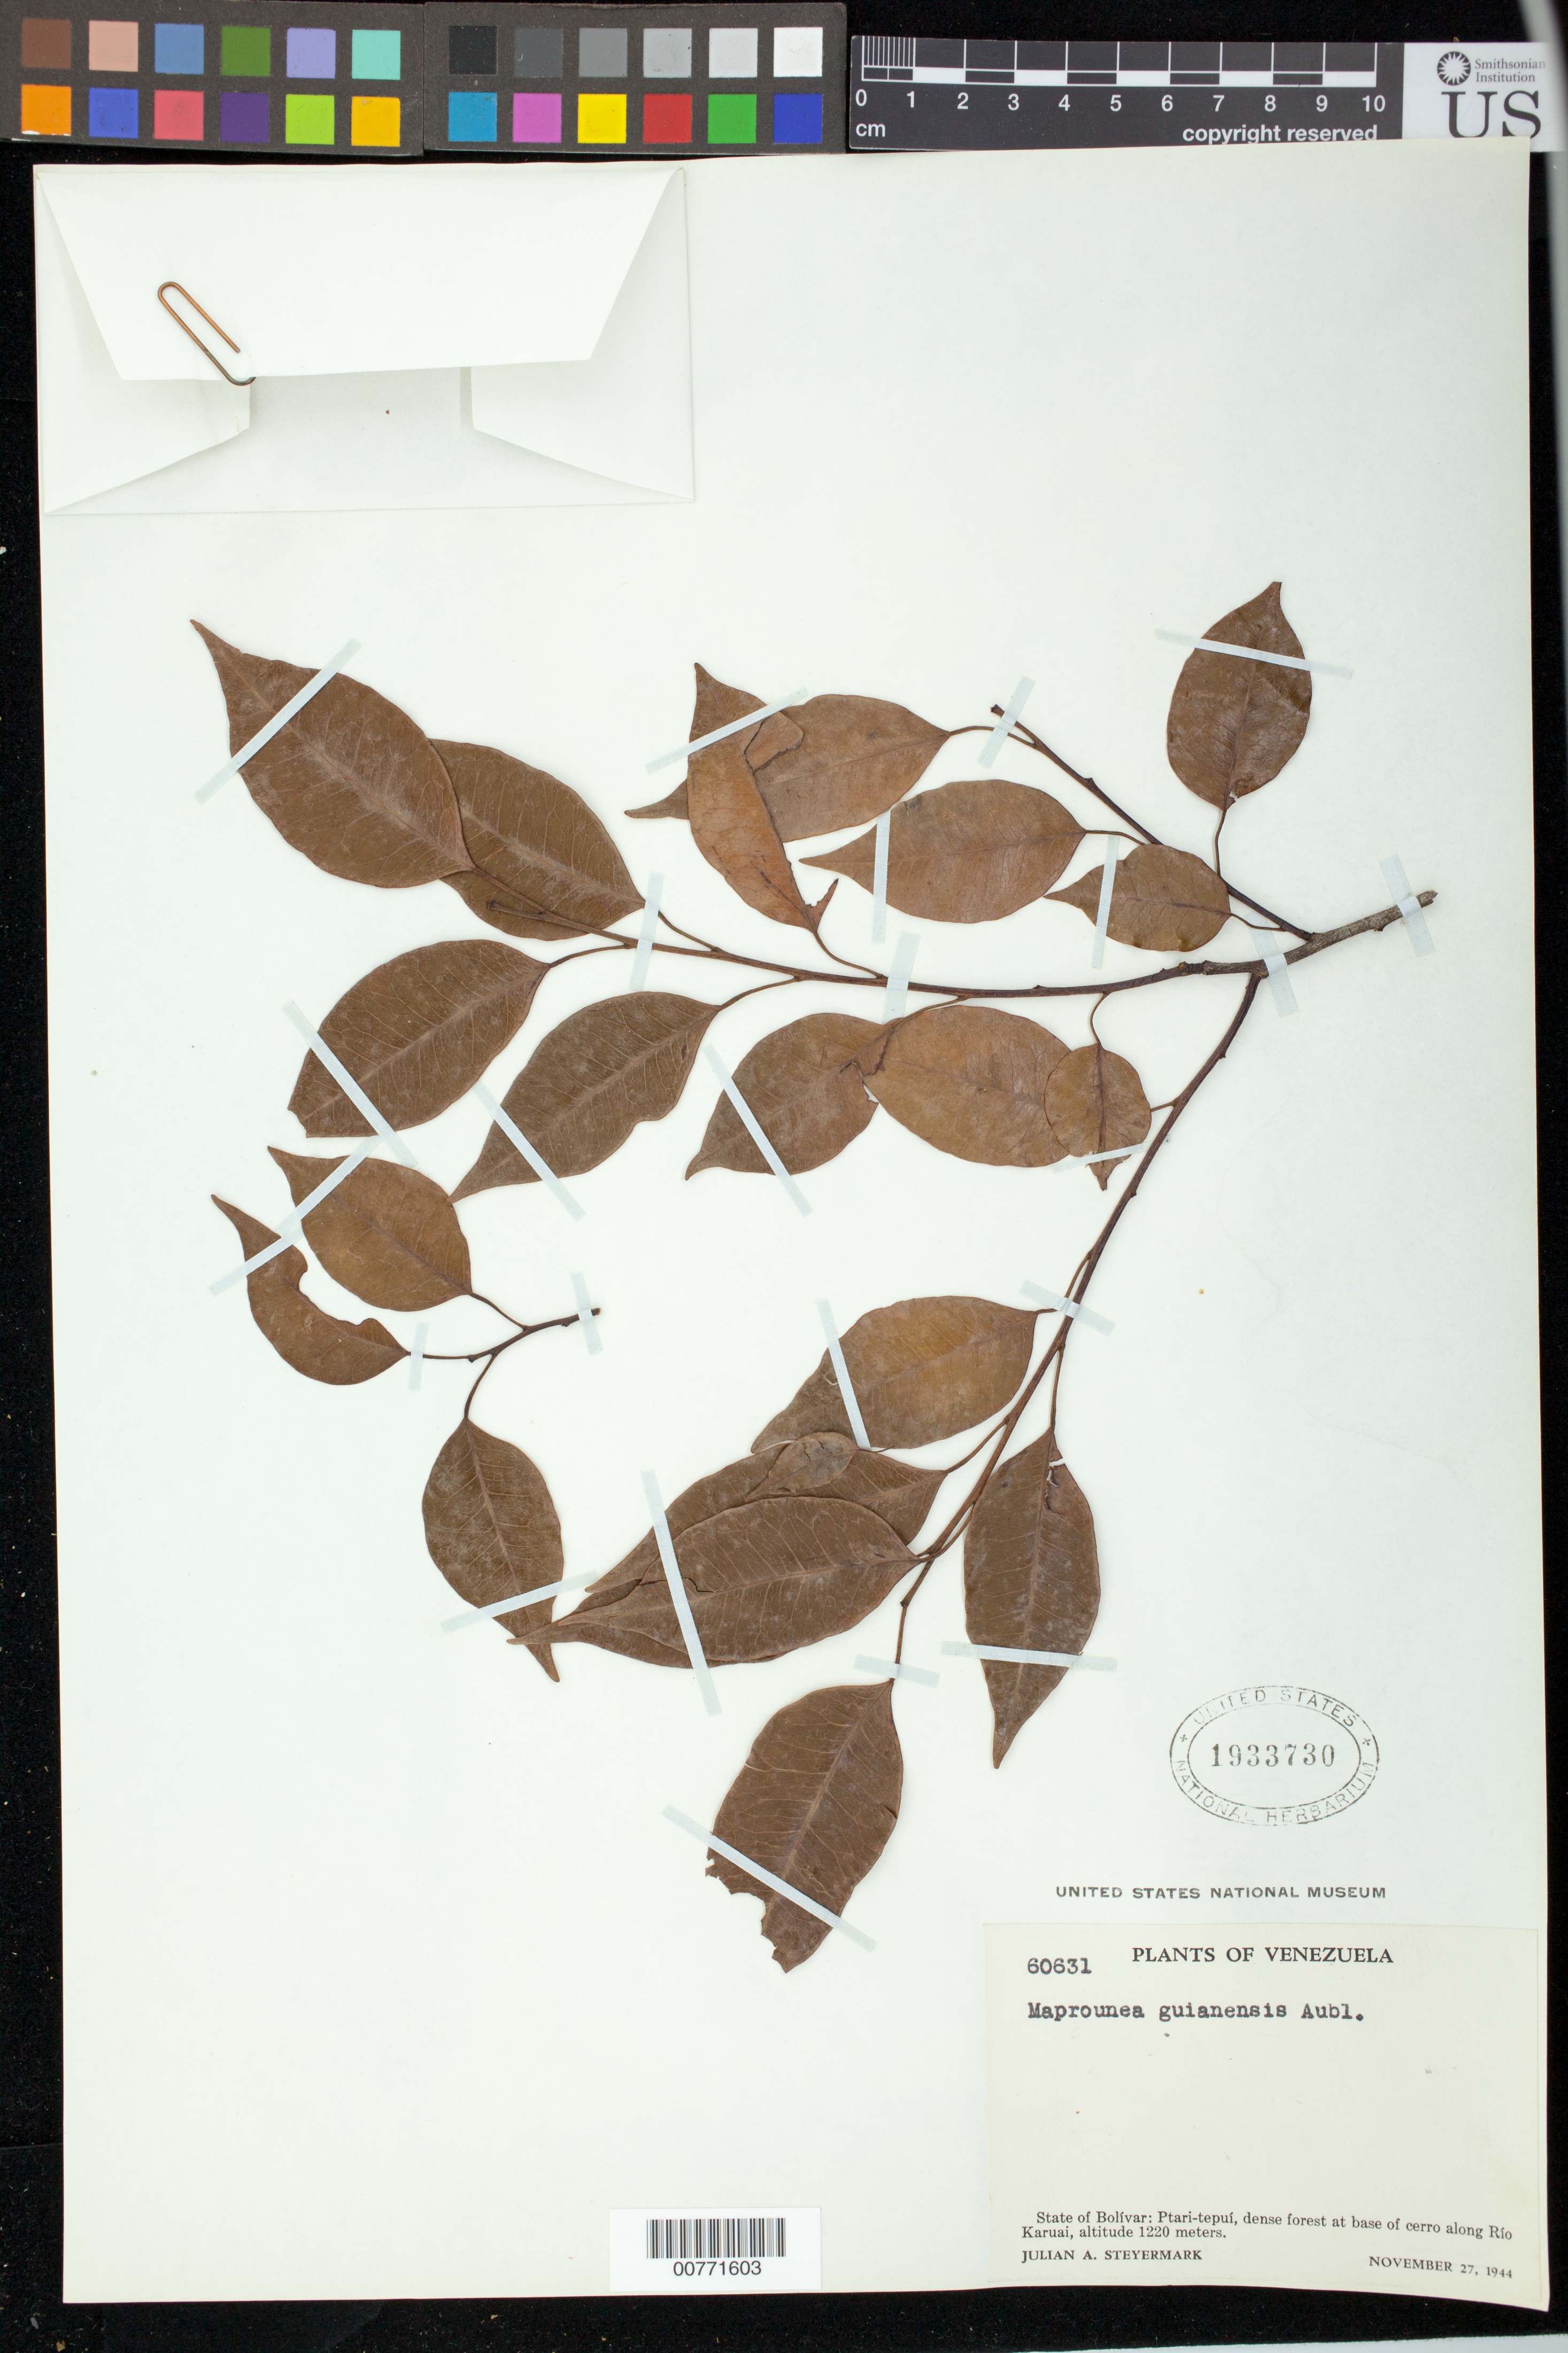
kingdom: Plantae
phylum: Tracheophyta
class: Magnoliopsida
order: Malpighiales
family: Euphorbiaceae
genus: Maprounea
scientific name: Maprounea guianensis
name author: Aubl.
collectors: J. Steyermark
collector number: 60631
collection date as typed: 27-Nov-44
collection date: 1944-11-27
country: Venezuela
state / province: Bolívar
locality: Ptari-tepuí, along Río Karuai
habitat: Dense forest at base of cerro along rio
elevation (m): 1220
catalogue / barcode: US 1933730